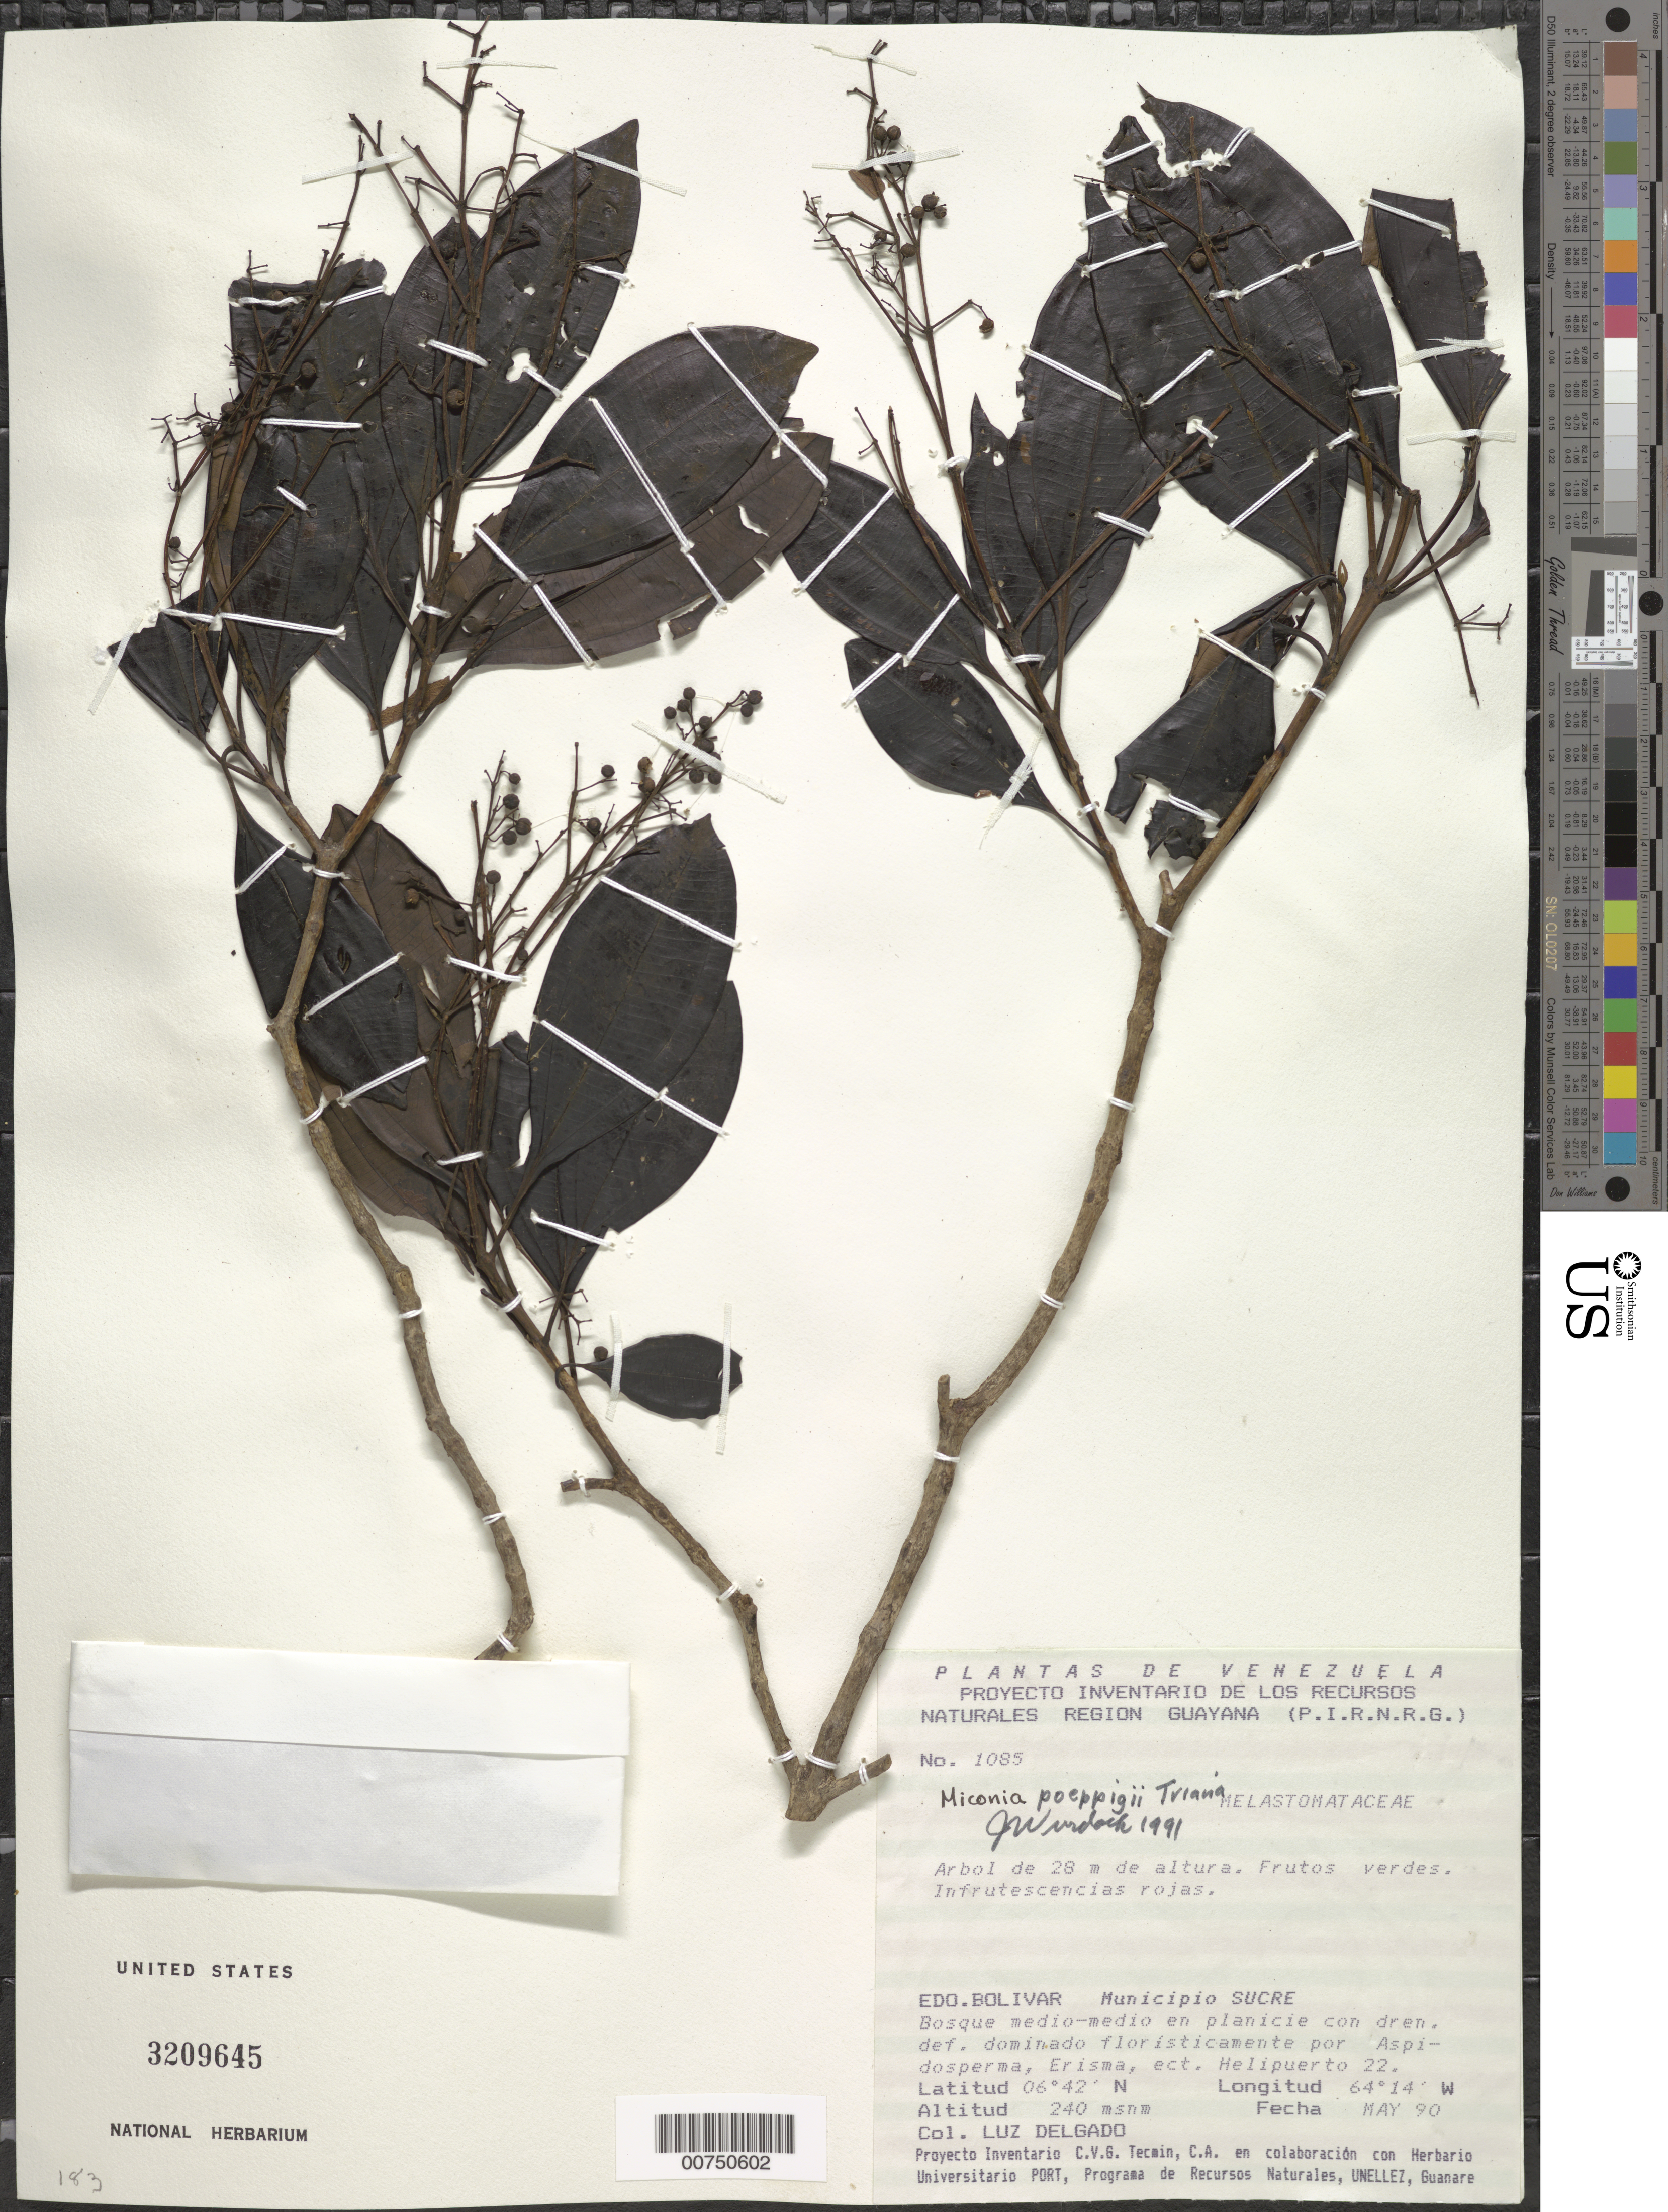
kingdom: Plantae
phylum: Tracheophyta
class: Magnoliopsida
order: Myrtales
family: Melastomataceae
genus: Miconia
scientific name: Miconia poeppigii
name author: Triana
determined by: Wurdack, John J., (US), US (UNITED STATES)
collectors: L. Delgado V.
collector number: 1085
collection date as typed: May-90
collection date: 1990-05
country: Venezuela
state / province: Bolívar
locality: Mun. Sucre, Helipuerto 22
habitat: Bosque medio-medio en planicie con dren. def. dominado floristicamente por Aspidosperma, Erisma, ect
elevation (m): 240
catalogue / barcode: US 3209645